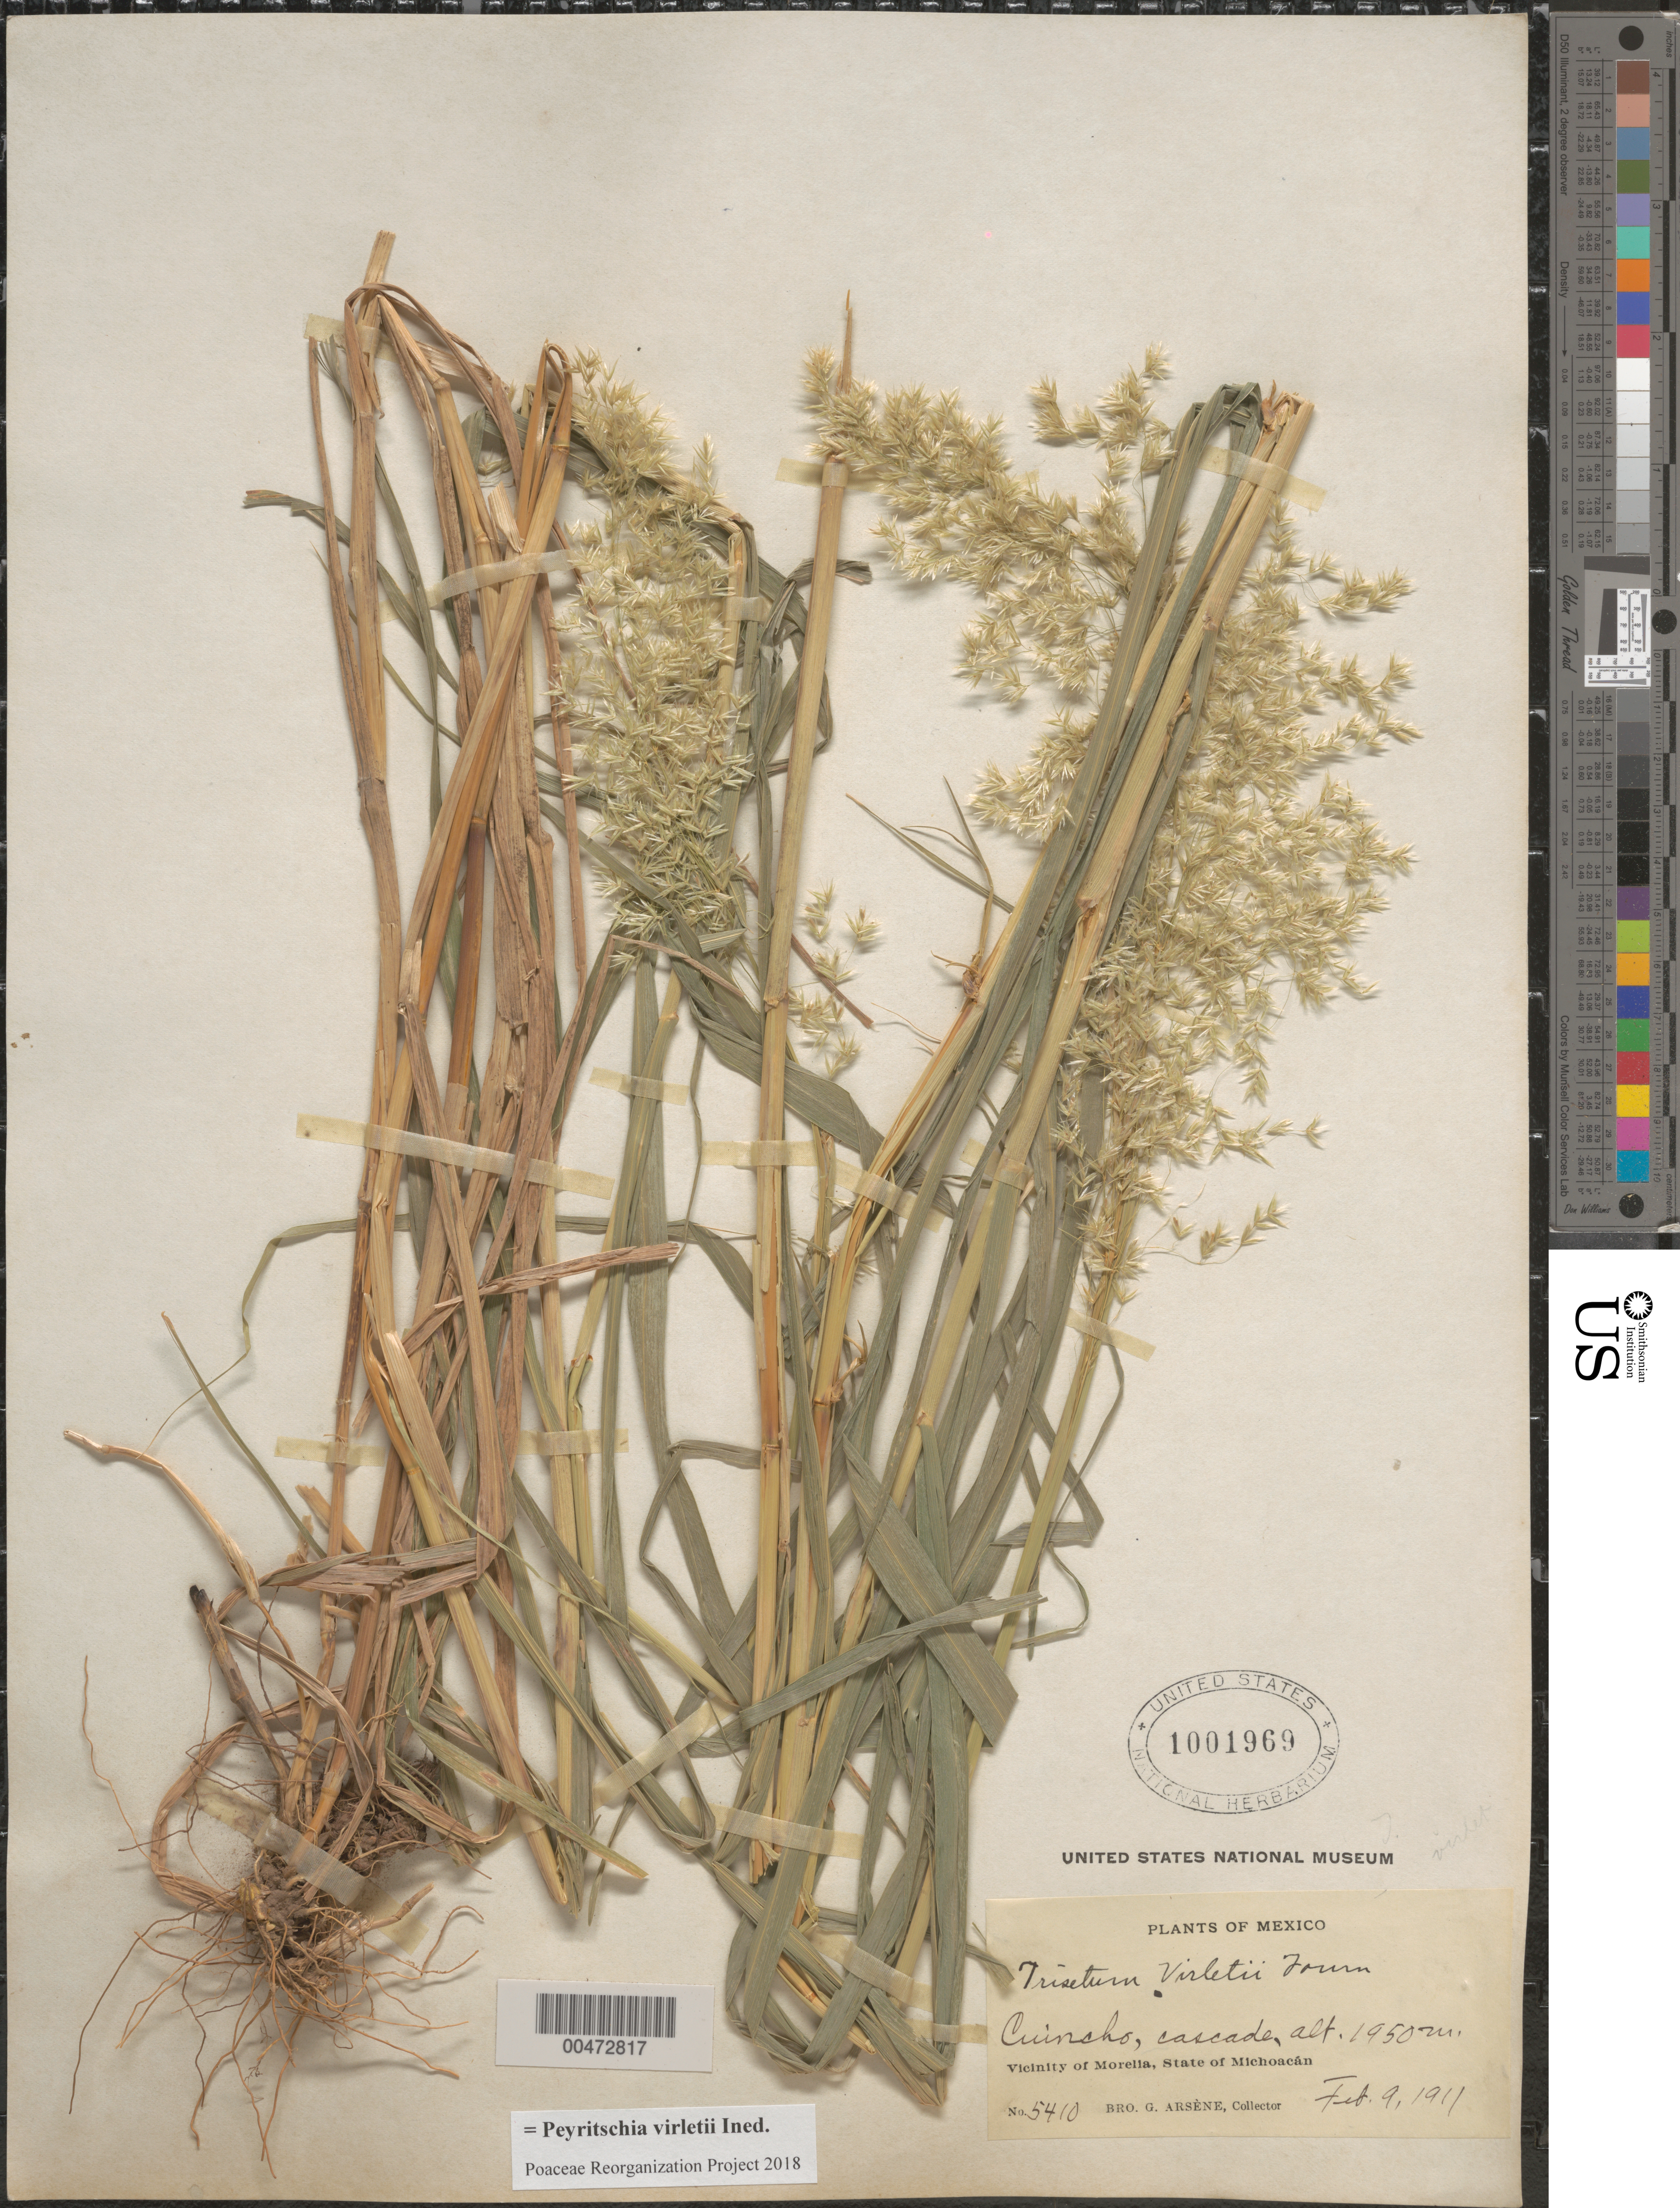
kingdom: Plantae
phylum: Tracheophyta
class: Liliopsida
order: Poales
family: Poaceae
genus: Peyritschia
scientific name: Peyritschia virletii ined.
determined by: Poaceae Reorganization Project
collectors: Bro. G. Arsène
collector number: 5410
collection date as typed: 9 Feb 1911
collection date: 1911-02-09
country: Mexico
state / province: Michoacán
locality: Cuincho, vicinity of Morelia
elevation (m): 1950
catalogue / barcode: US 1001969